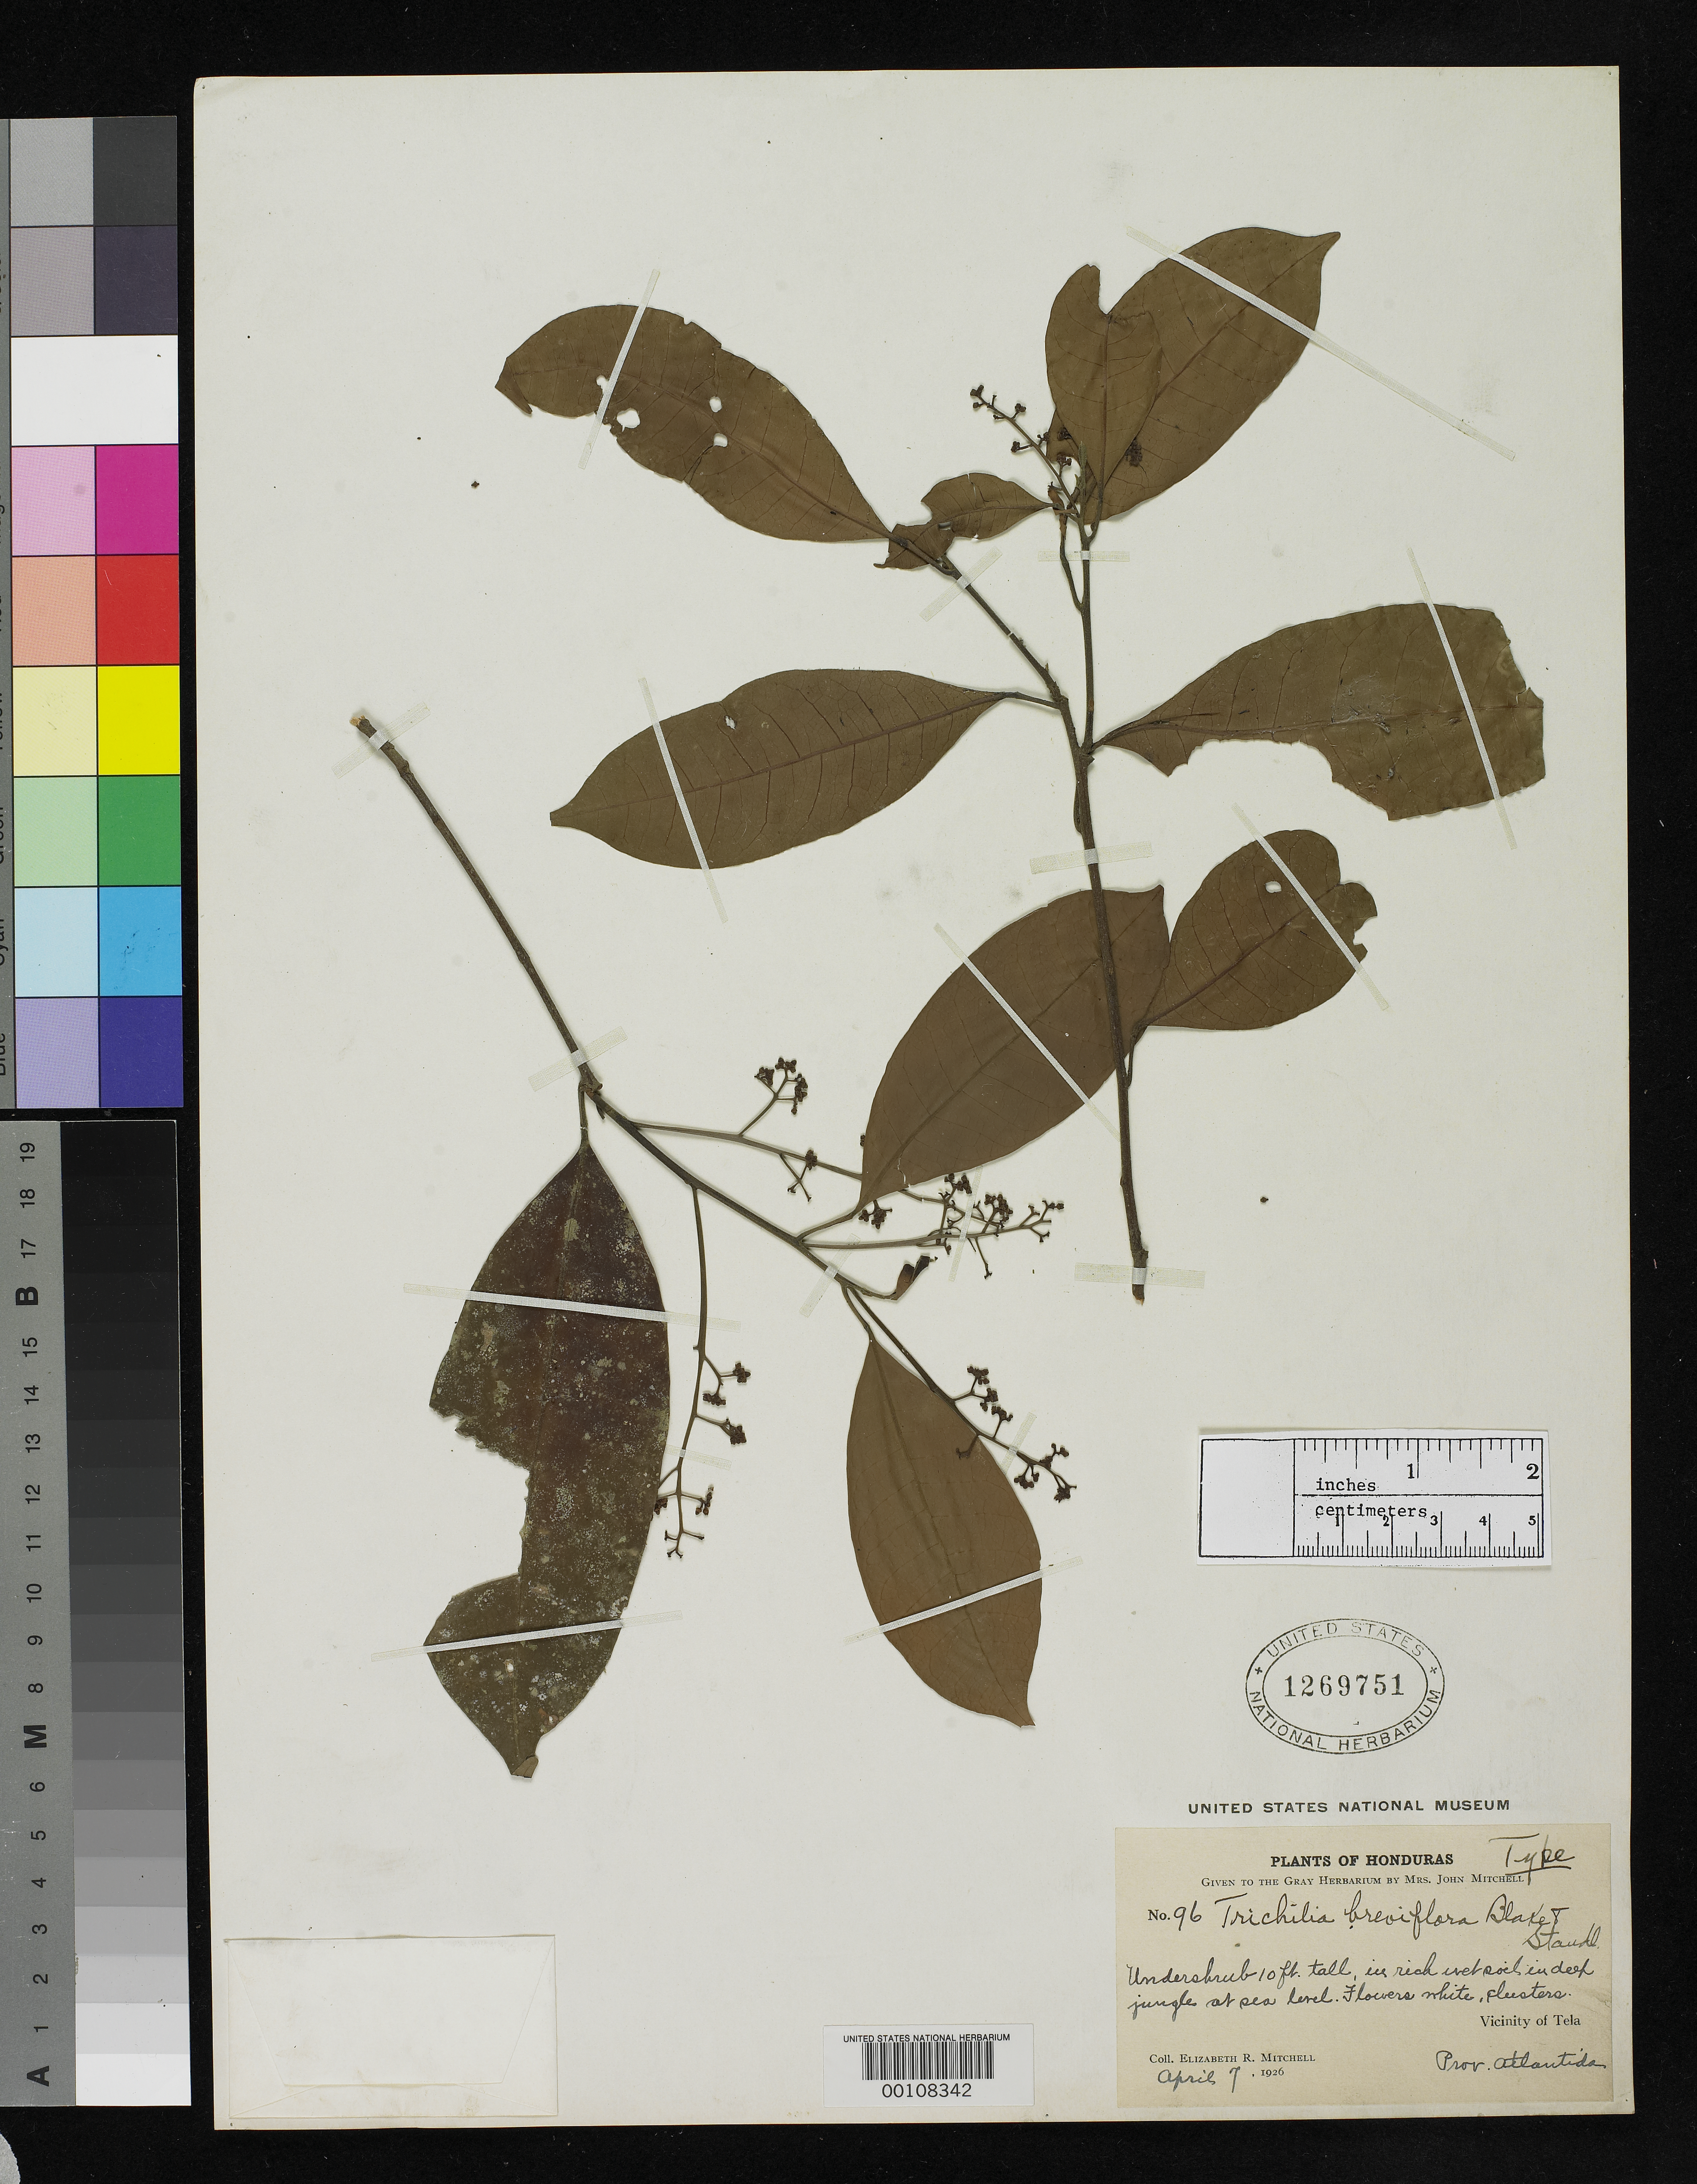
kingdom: Plantae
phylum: Tracheophyta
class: Magnoliopsida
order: Sapindales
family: Meliaceae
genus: Trichilia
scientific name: Trichilia breviflora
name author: S.F. Blake & Standl.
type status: Type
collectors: E. Mitchell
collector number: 96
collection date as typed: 07 Apr 1926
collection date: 1926-04-07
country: Honduras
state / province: Atlántida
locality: Vicinity of Tela; alt. "at sea level".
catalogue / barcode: US 1269751